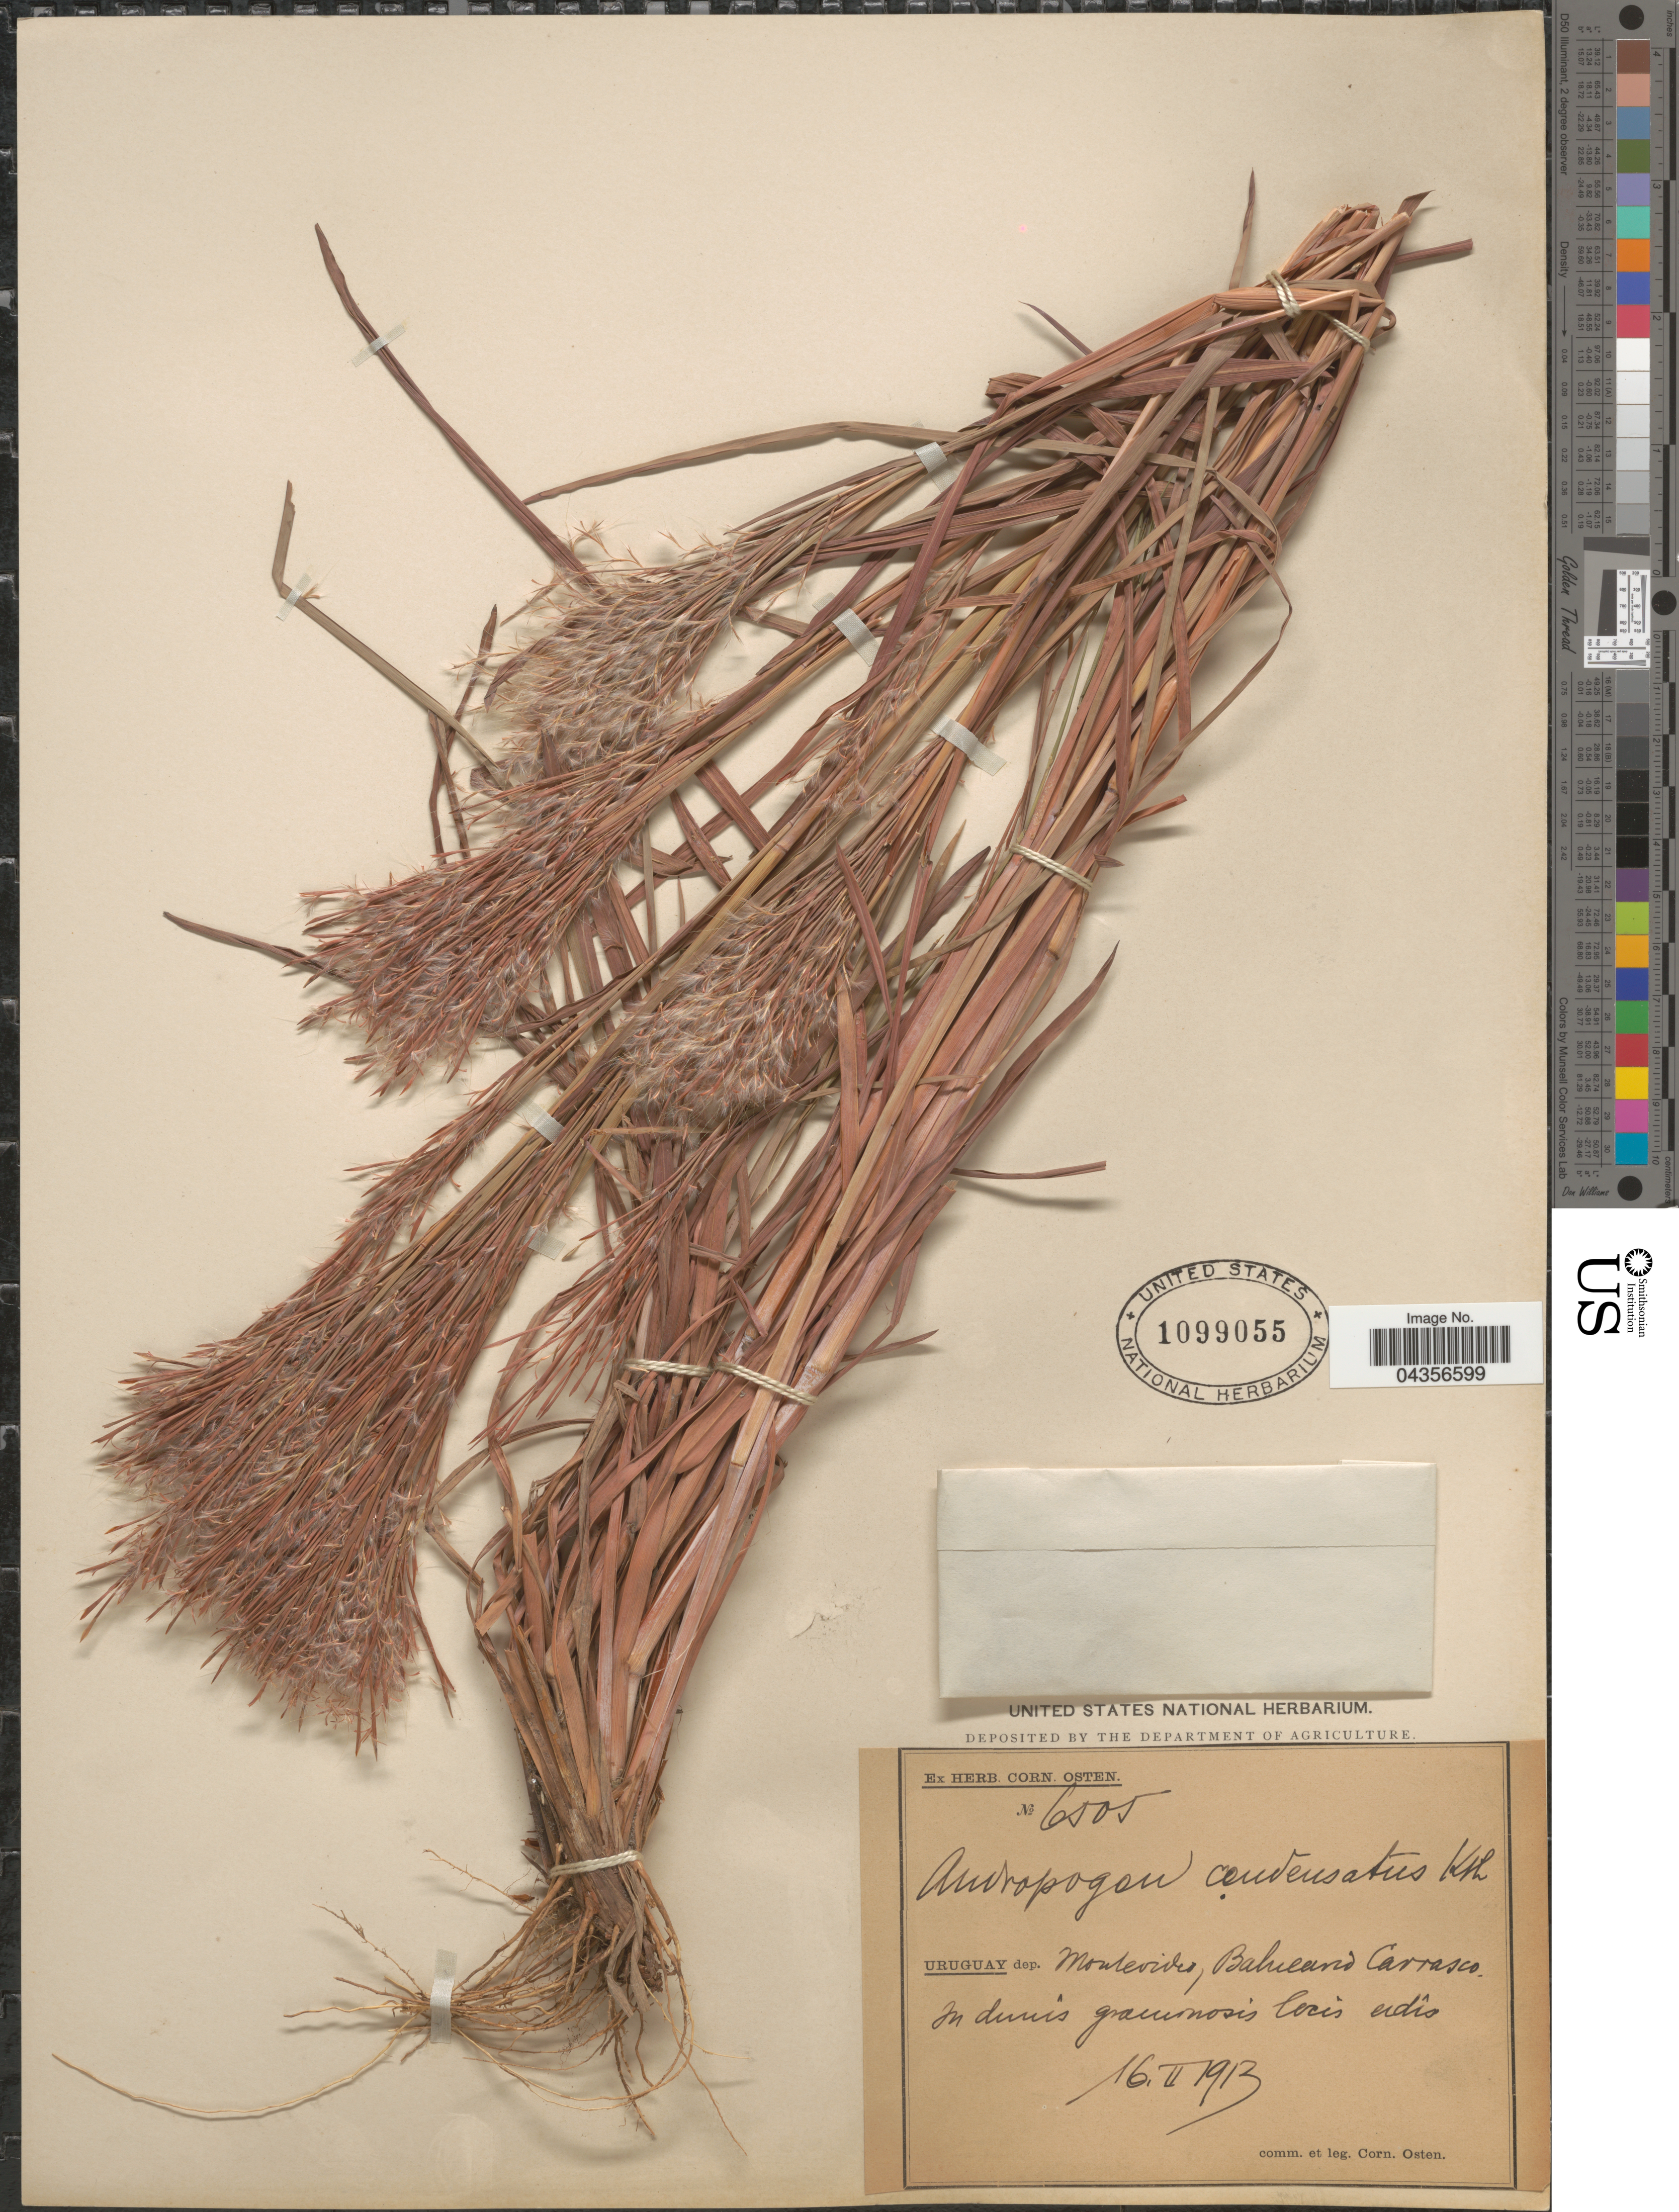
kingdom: Plantae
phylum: Tracheophyta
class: Liliopsida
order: Poales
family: Poaceae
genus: Schizachyrium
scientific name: Schizachyrium microstachyum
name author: (Desv. ex Ham.) Roseng. et al.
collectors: C. Osten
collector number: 6505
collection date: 1913-02-16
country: Uruguay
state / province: Montevideo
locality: Dep. Montevideo, Balneario Carrasco. In dunis graminosis locis adis.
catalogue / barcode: US 1099055